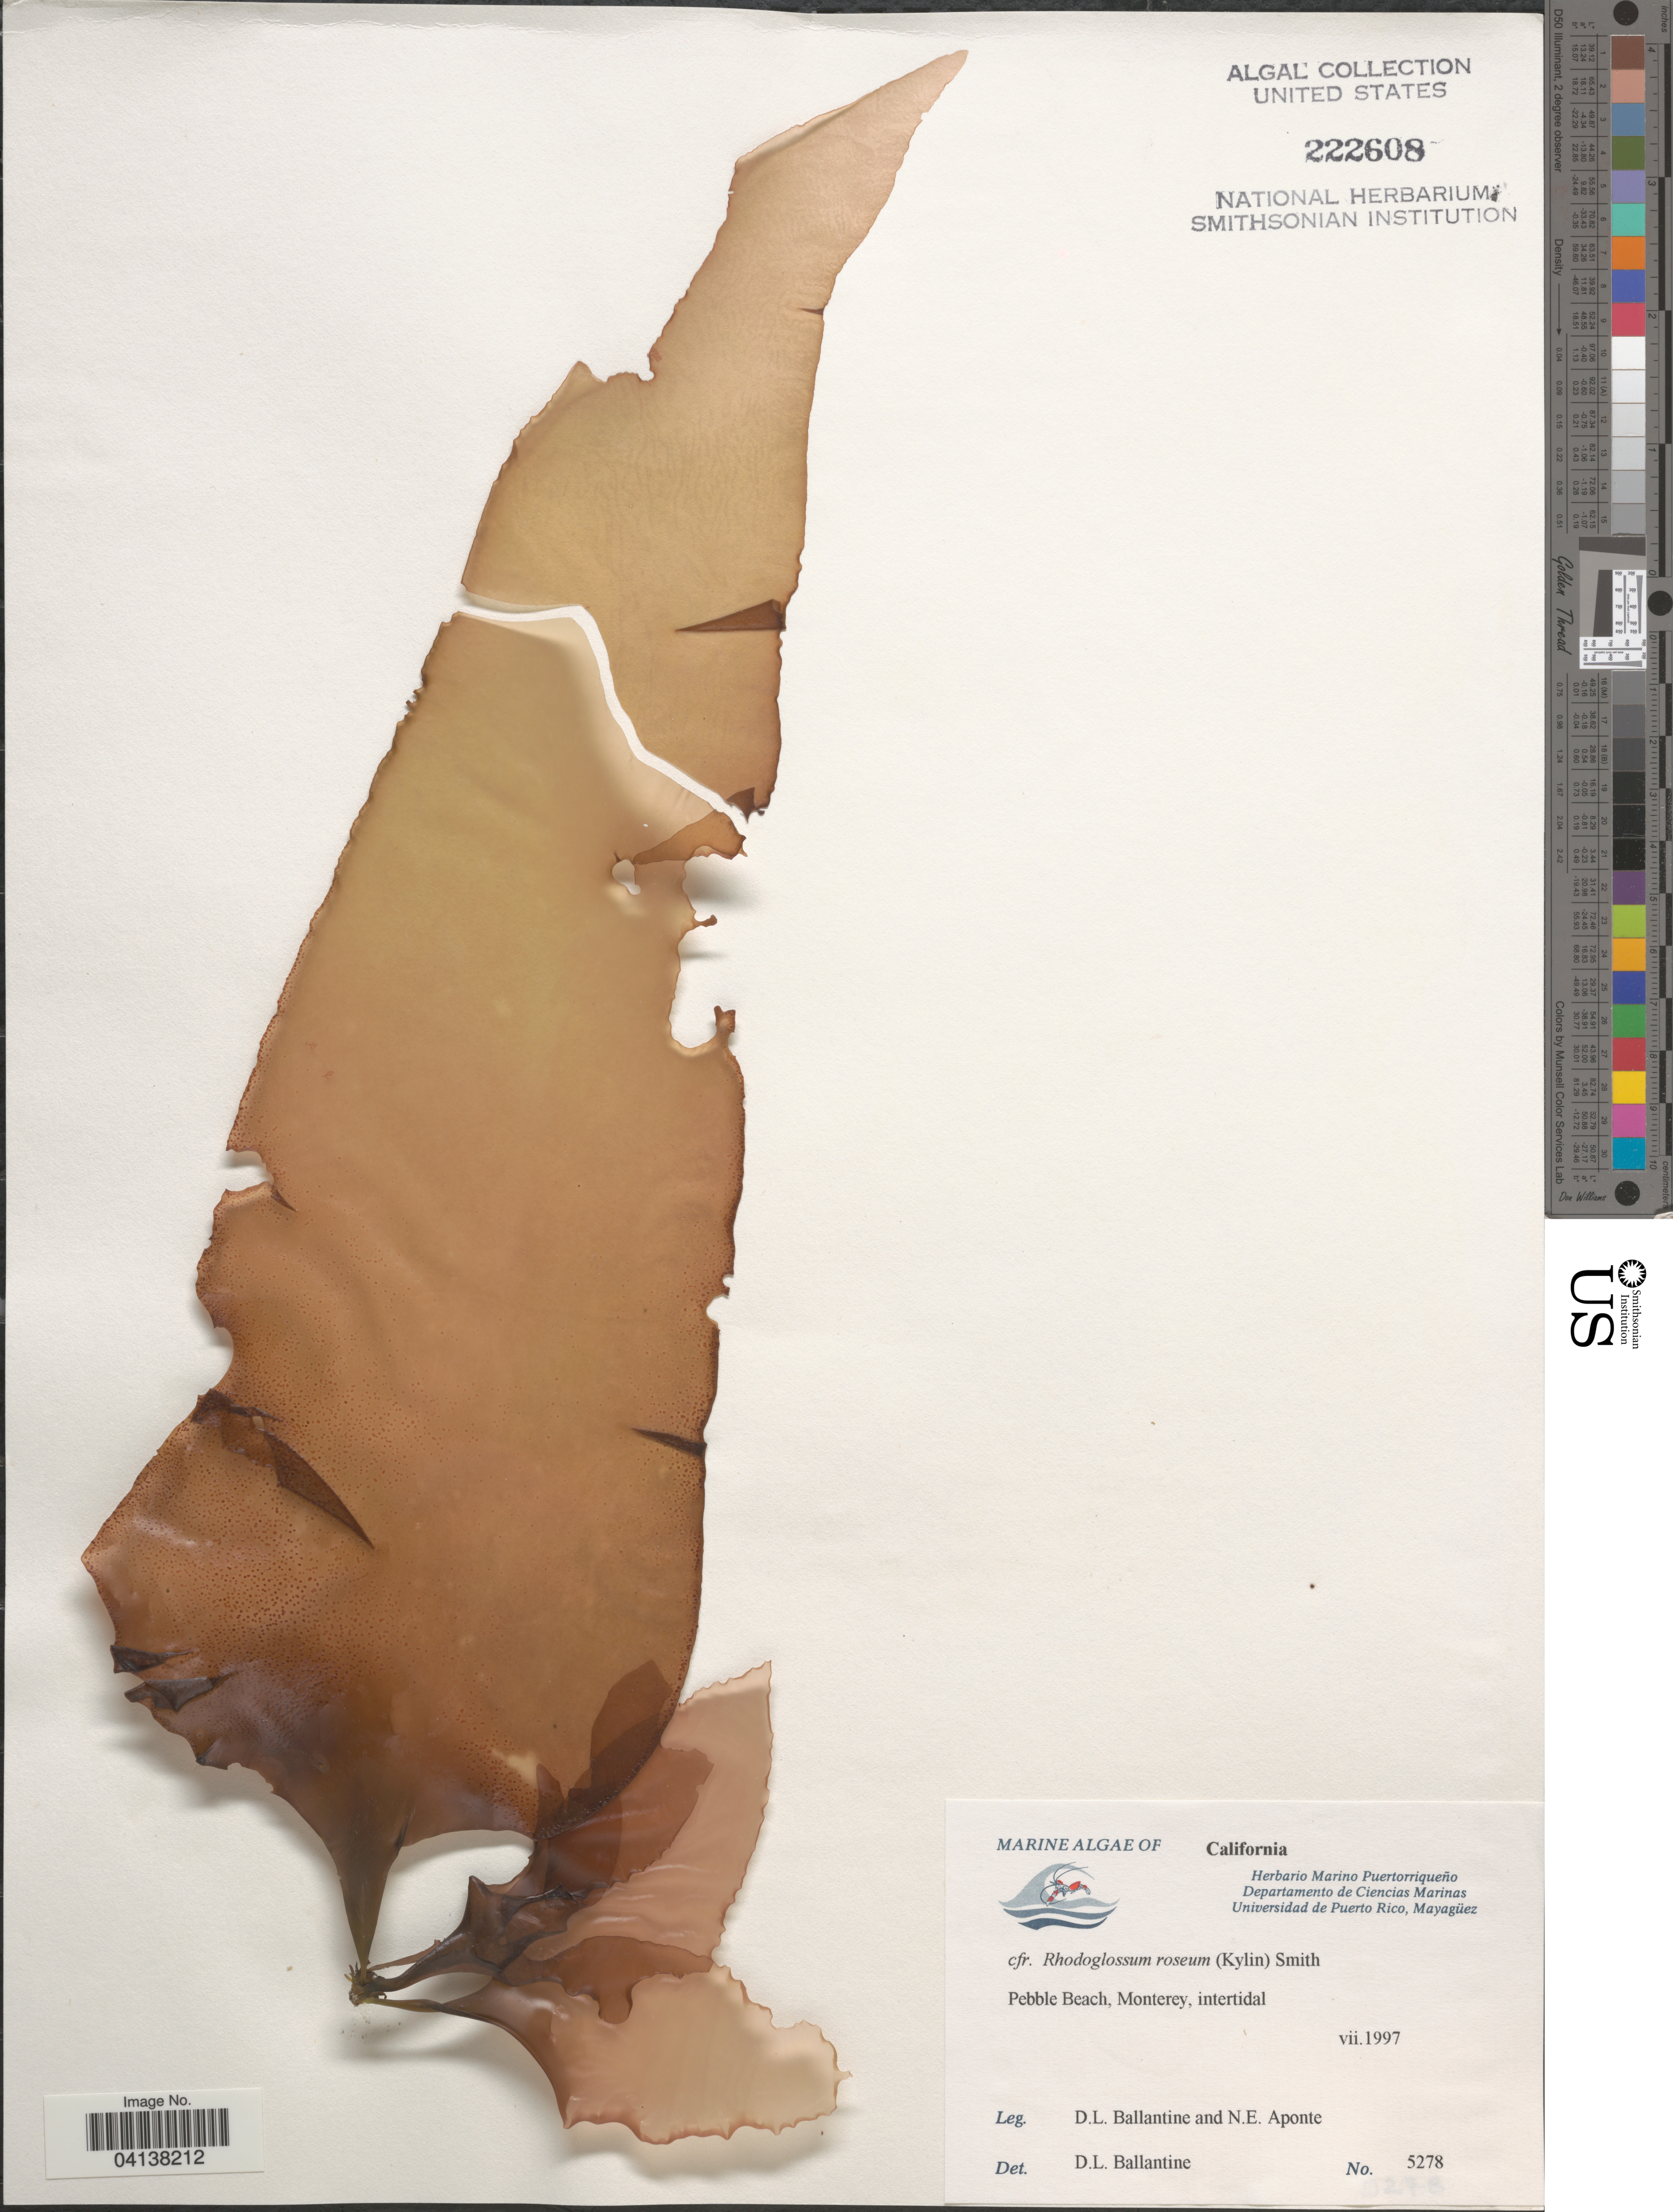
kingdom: Plantae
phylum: Rhodophyta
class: Florideophyceae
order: Gigartinales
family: Gigartinaceae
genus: Mazzaella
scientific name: Mazzaella rosea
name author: (Kylin) Fredericq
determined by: Algae name updating Project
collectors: D.L. Ballantine & N. E. Aponte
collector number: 5278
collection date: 1997-07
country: United States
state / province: California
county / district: Monterey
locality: Pebble Beach, Monterey, intertidal.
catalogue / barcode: US 222608